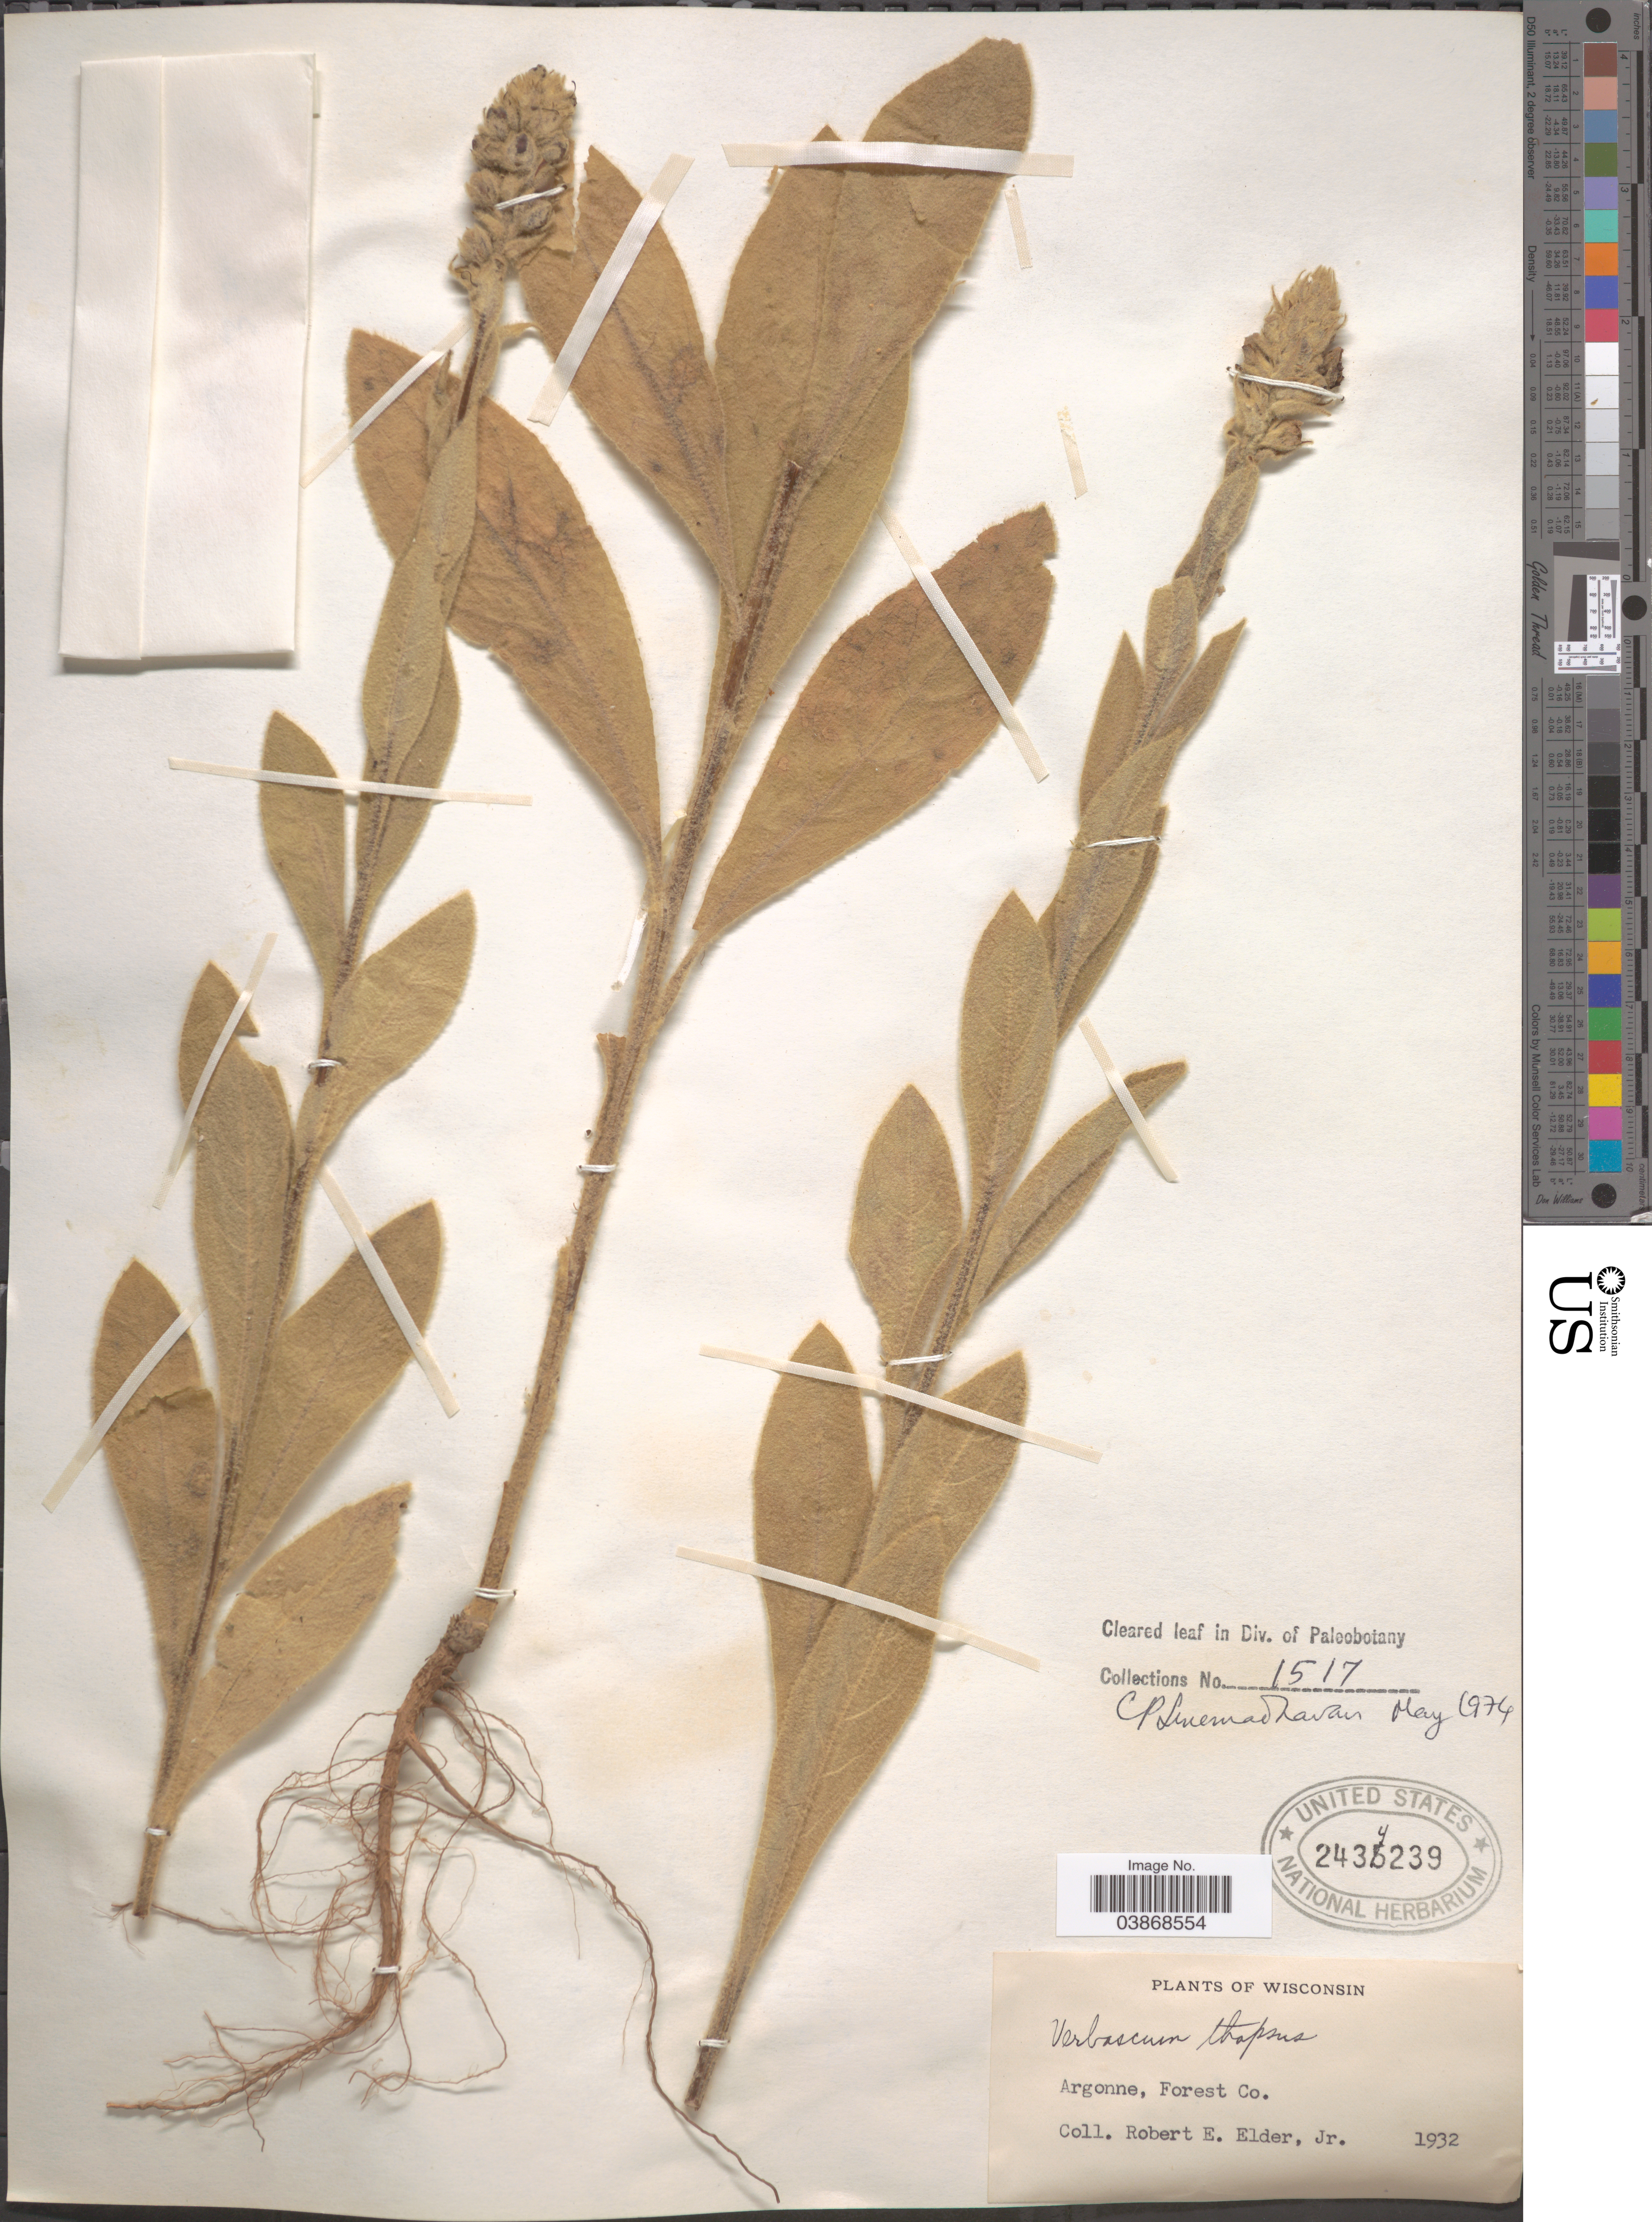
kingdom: Plantae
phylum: Tracheophyta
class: Magnoliopsida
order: Lamiales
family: Scrophulariaceae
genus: Verbascum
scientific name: Verbascum thapsus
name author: L.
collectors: R. E. Elder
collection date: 1932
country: United States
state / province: Wisconsin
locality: Argonne, Forest Co.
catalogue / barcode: US 2434239